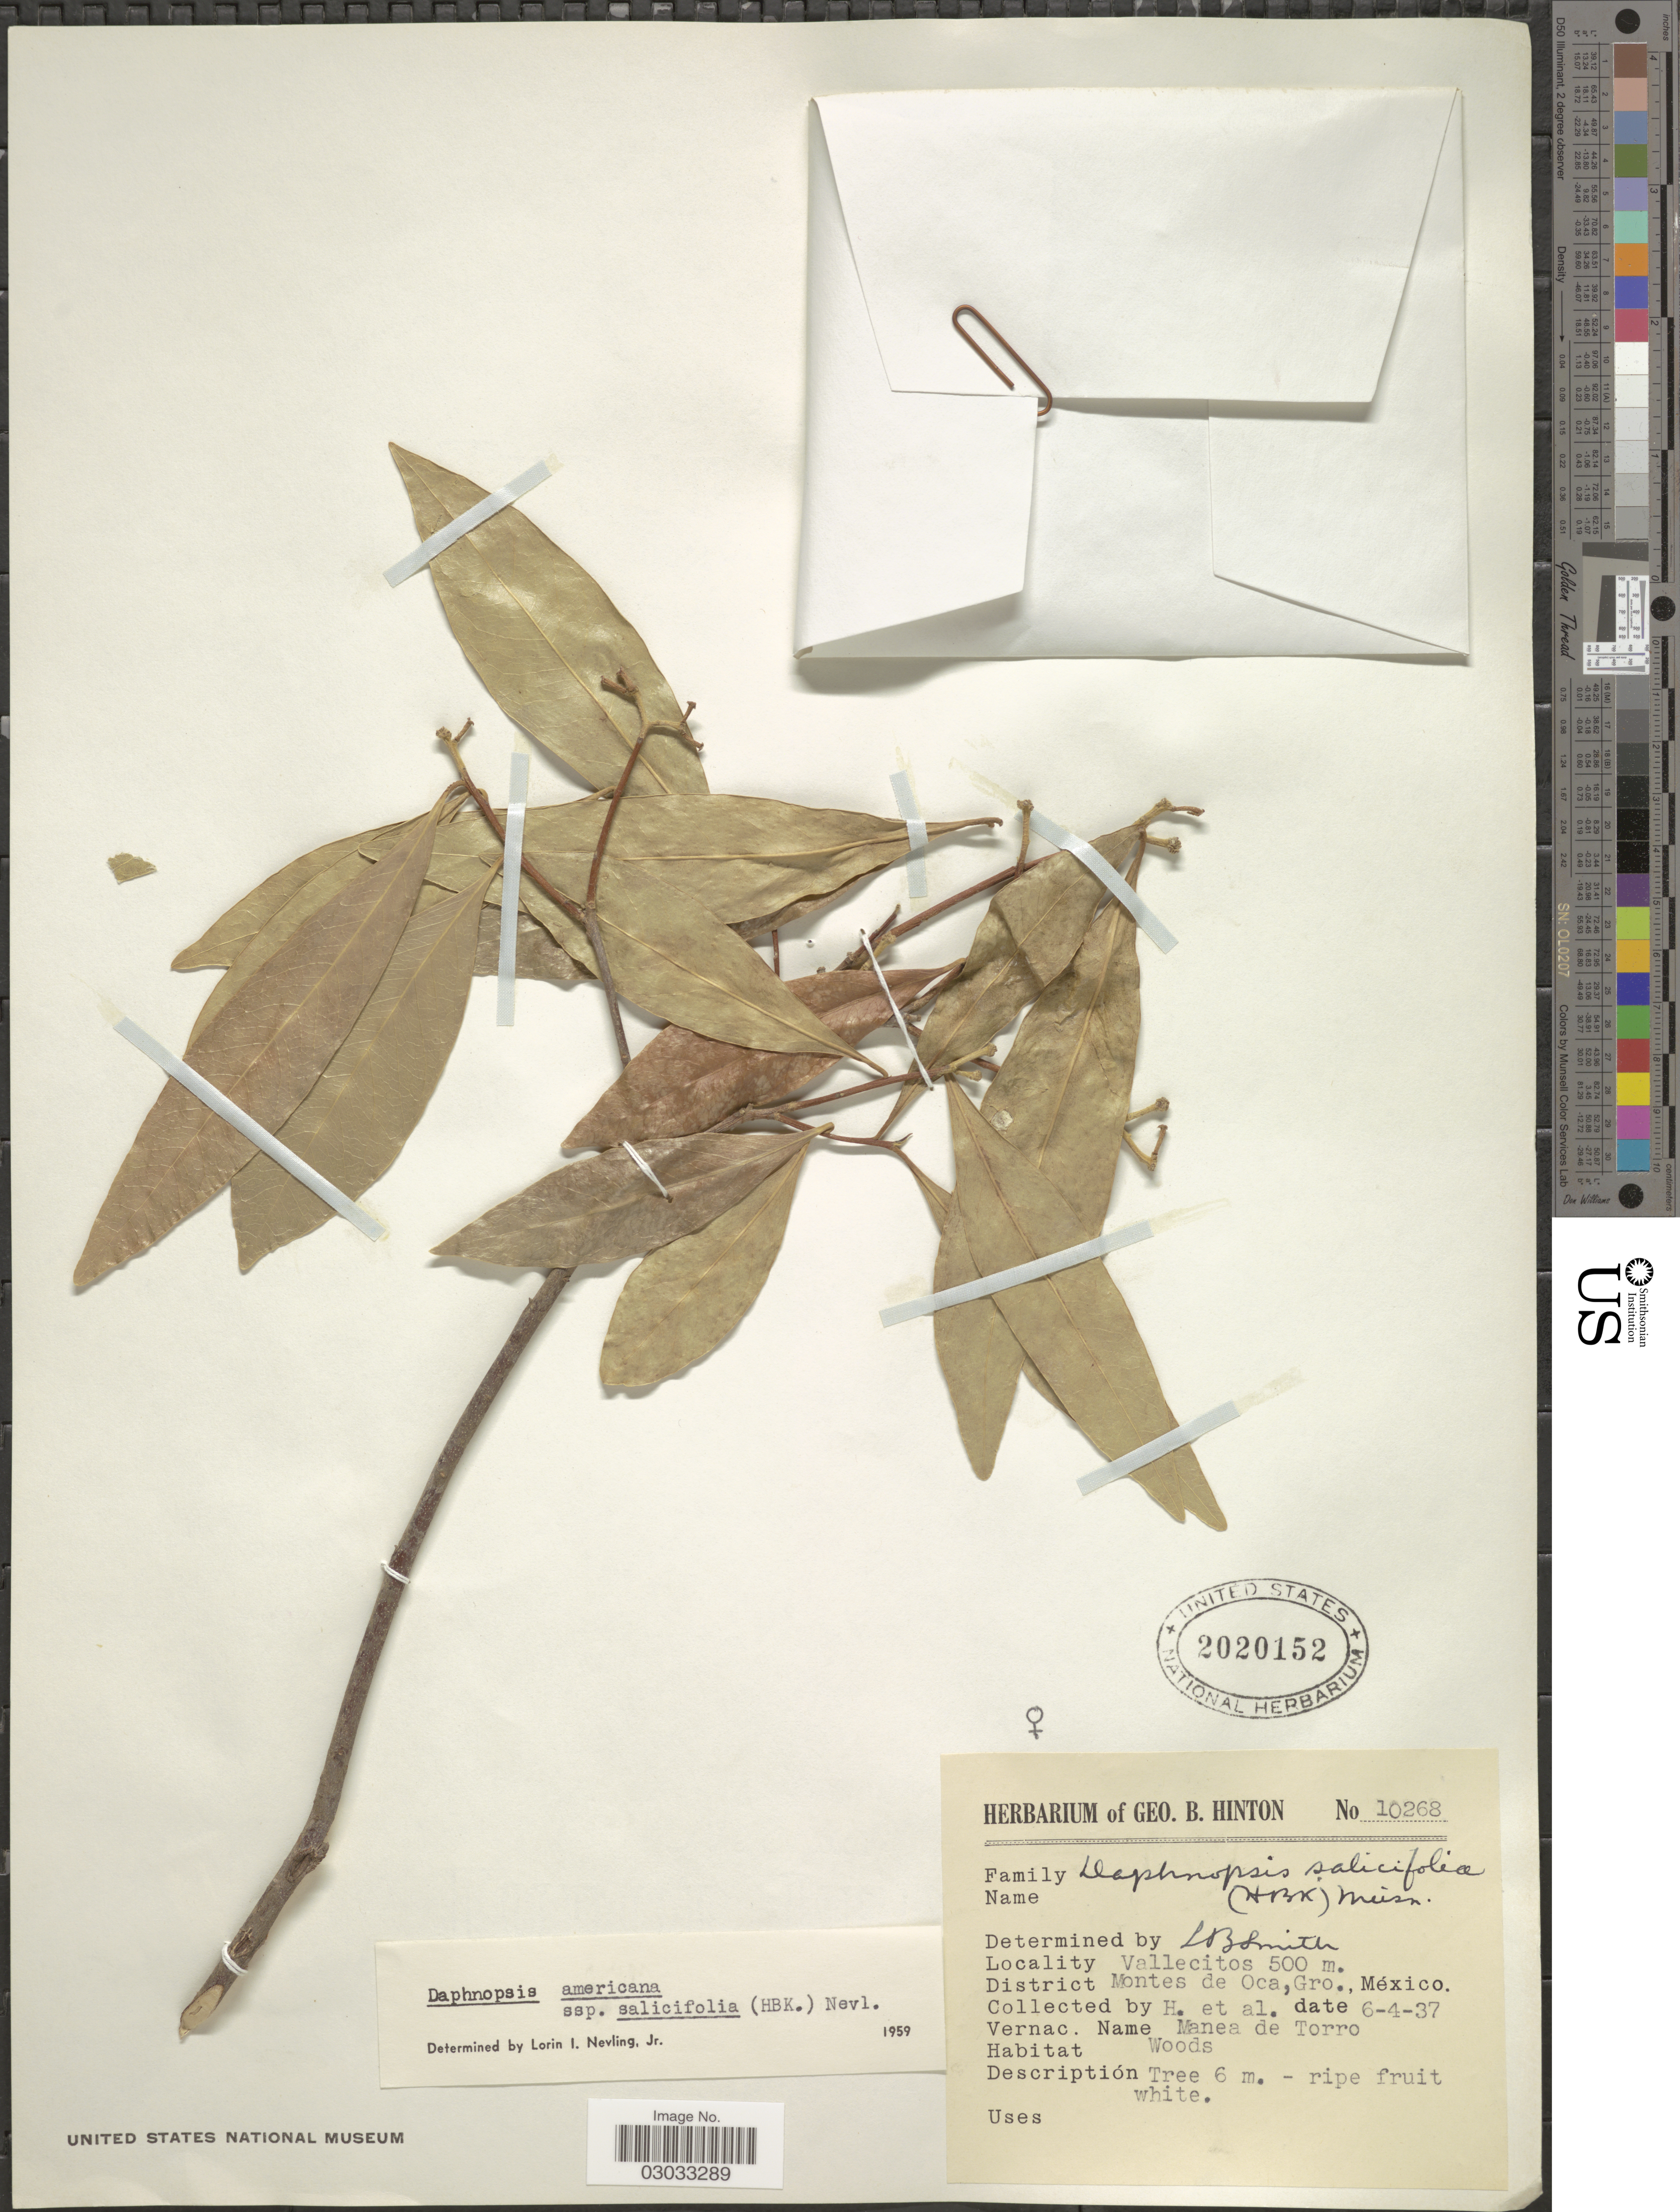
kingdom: Plantae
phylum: Tracheophyta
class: Magnoliopsida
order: Malvales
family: Thymelaeaceae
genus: Daphnopsis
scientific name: Daphnopsis americana subsp. salicifolia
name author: Nevling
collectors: G. B. Hinton & et al.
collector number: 10268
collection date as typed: Transcribed d/m/y: 6/4/37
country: Mexico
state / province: Guerrero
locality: Vallecitos, District Montes de Oca.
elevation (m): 500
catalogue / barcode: US 2020152